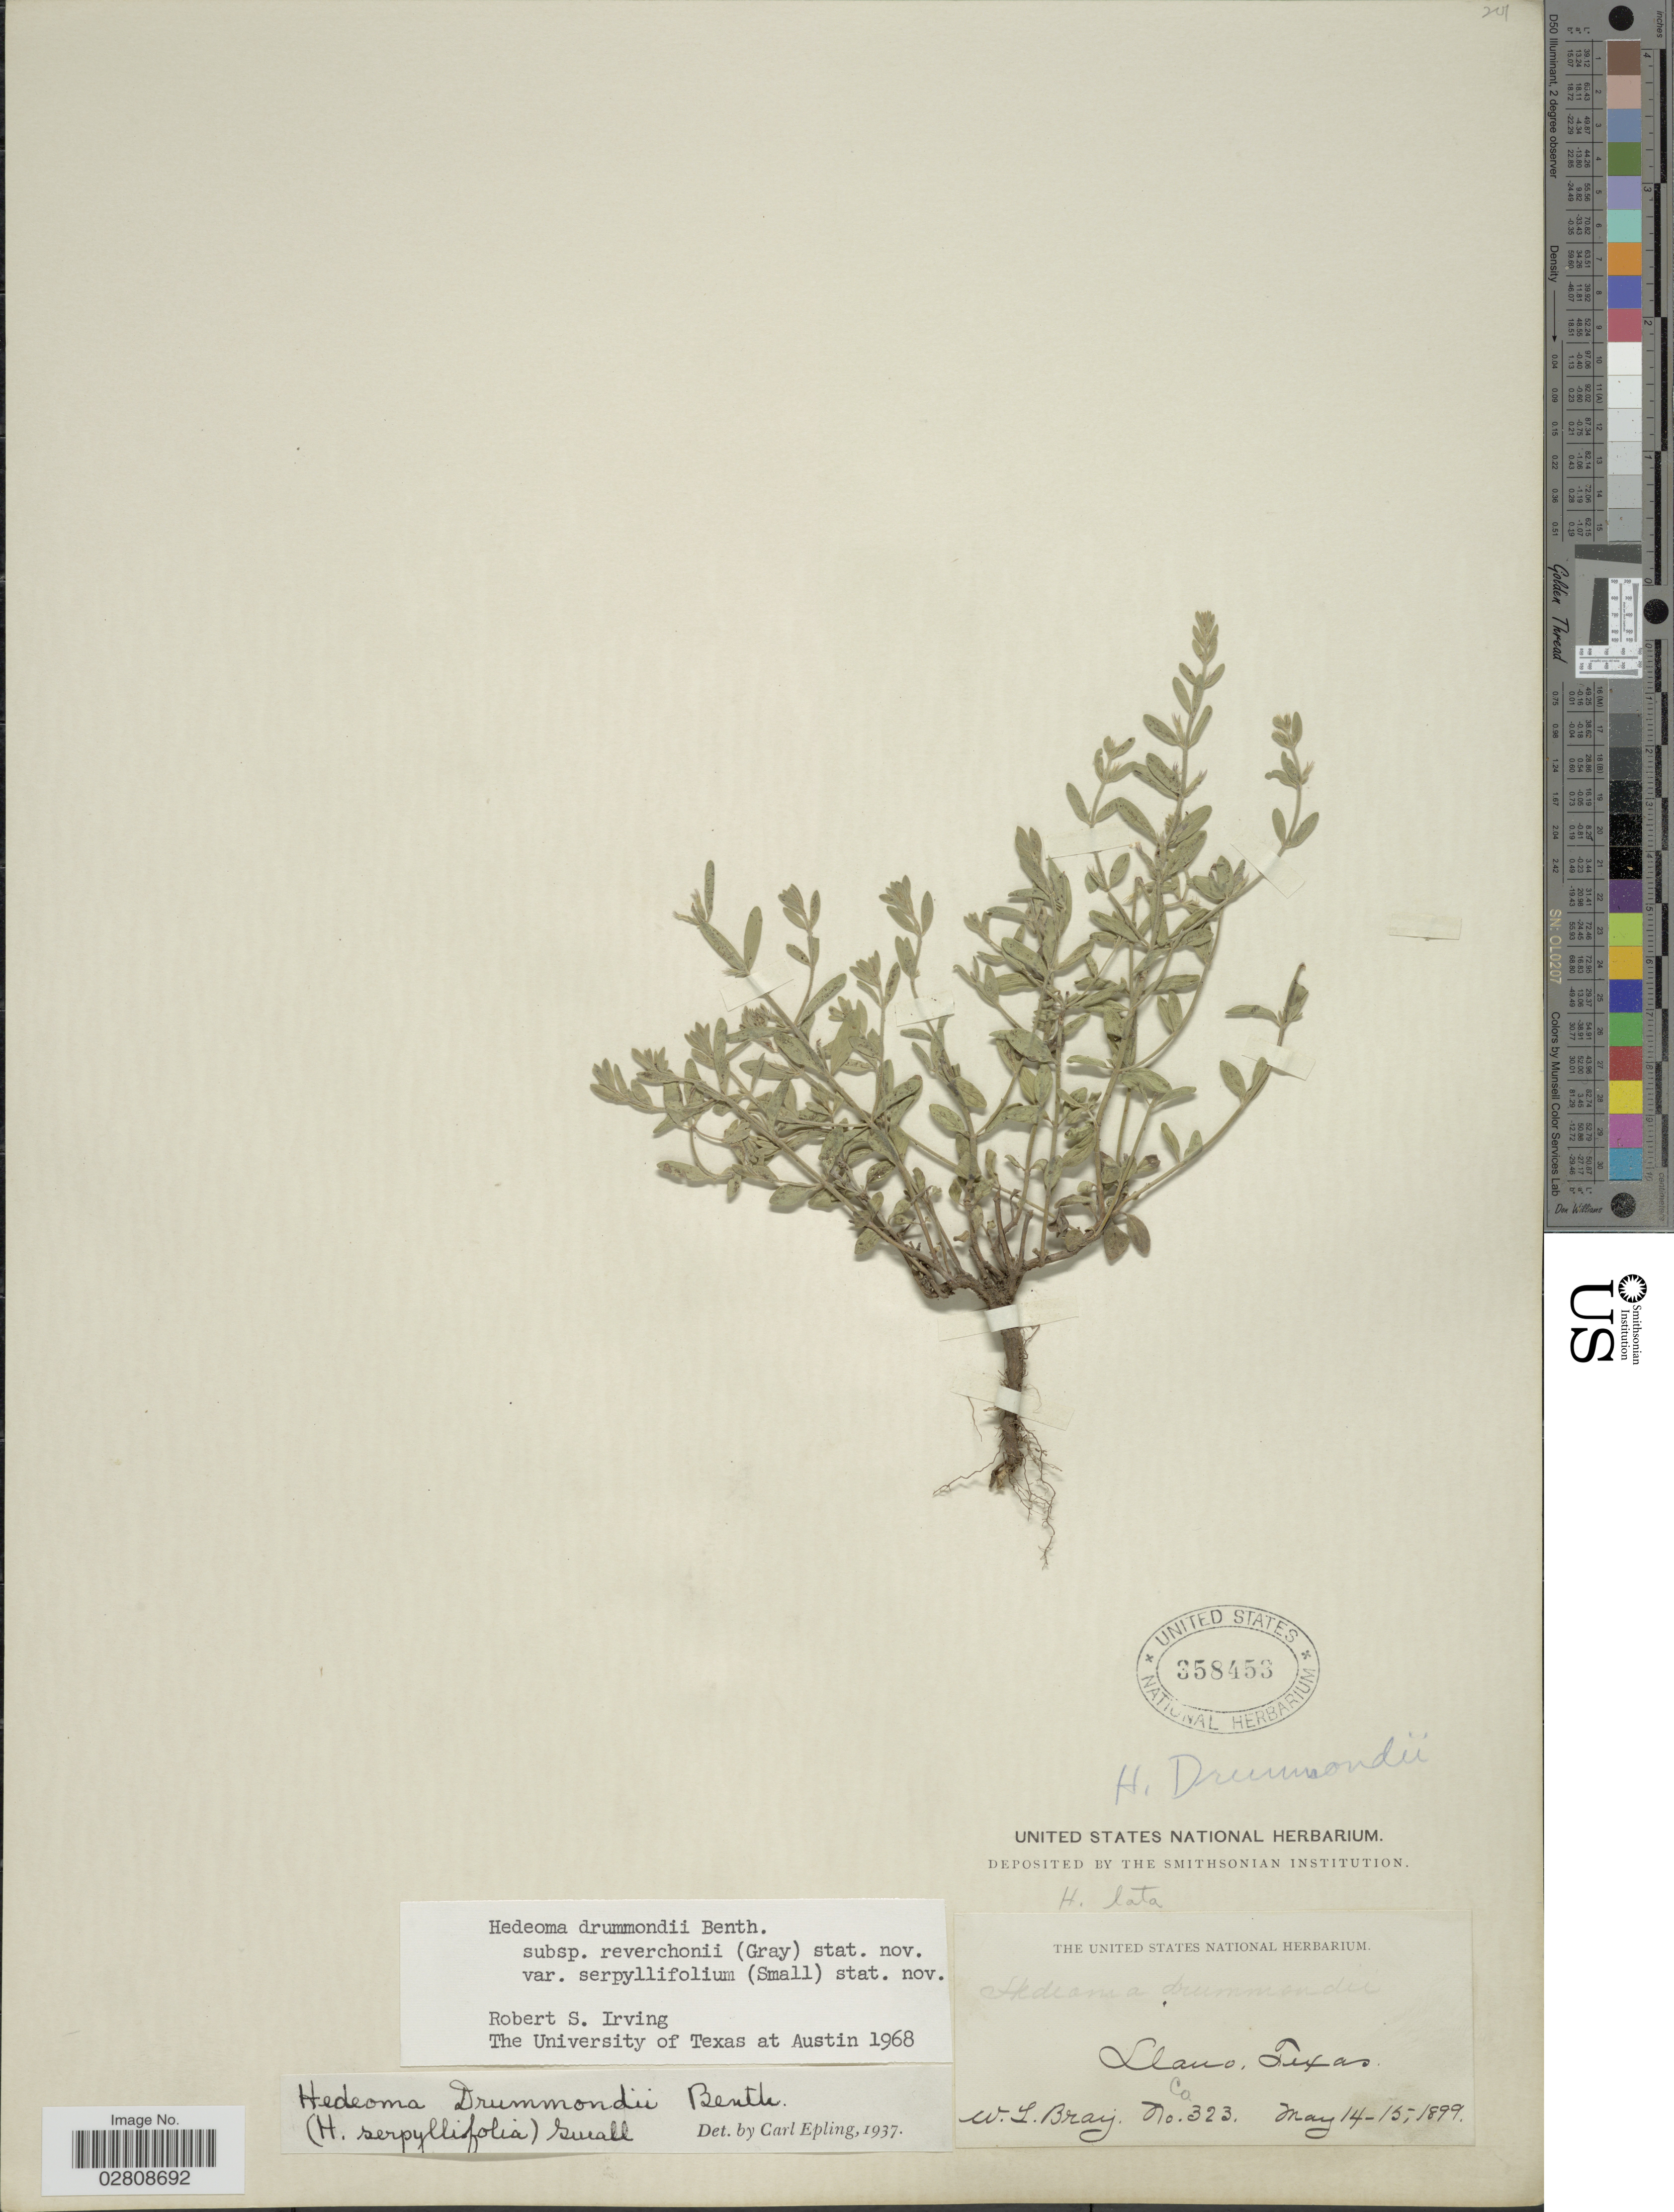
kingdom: Plantae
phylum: Tracheophyta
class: Magnoliopsida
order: Lamiales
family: Lamiaceae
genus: Hedeoma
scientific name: Hedeoma drummondii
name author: Benth.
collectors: W. L. Bray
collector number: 323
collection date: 1899-05-14/1899-05-15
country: United States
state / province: Texas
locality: Llano Co.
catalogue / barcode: US 358453